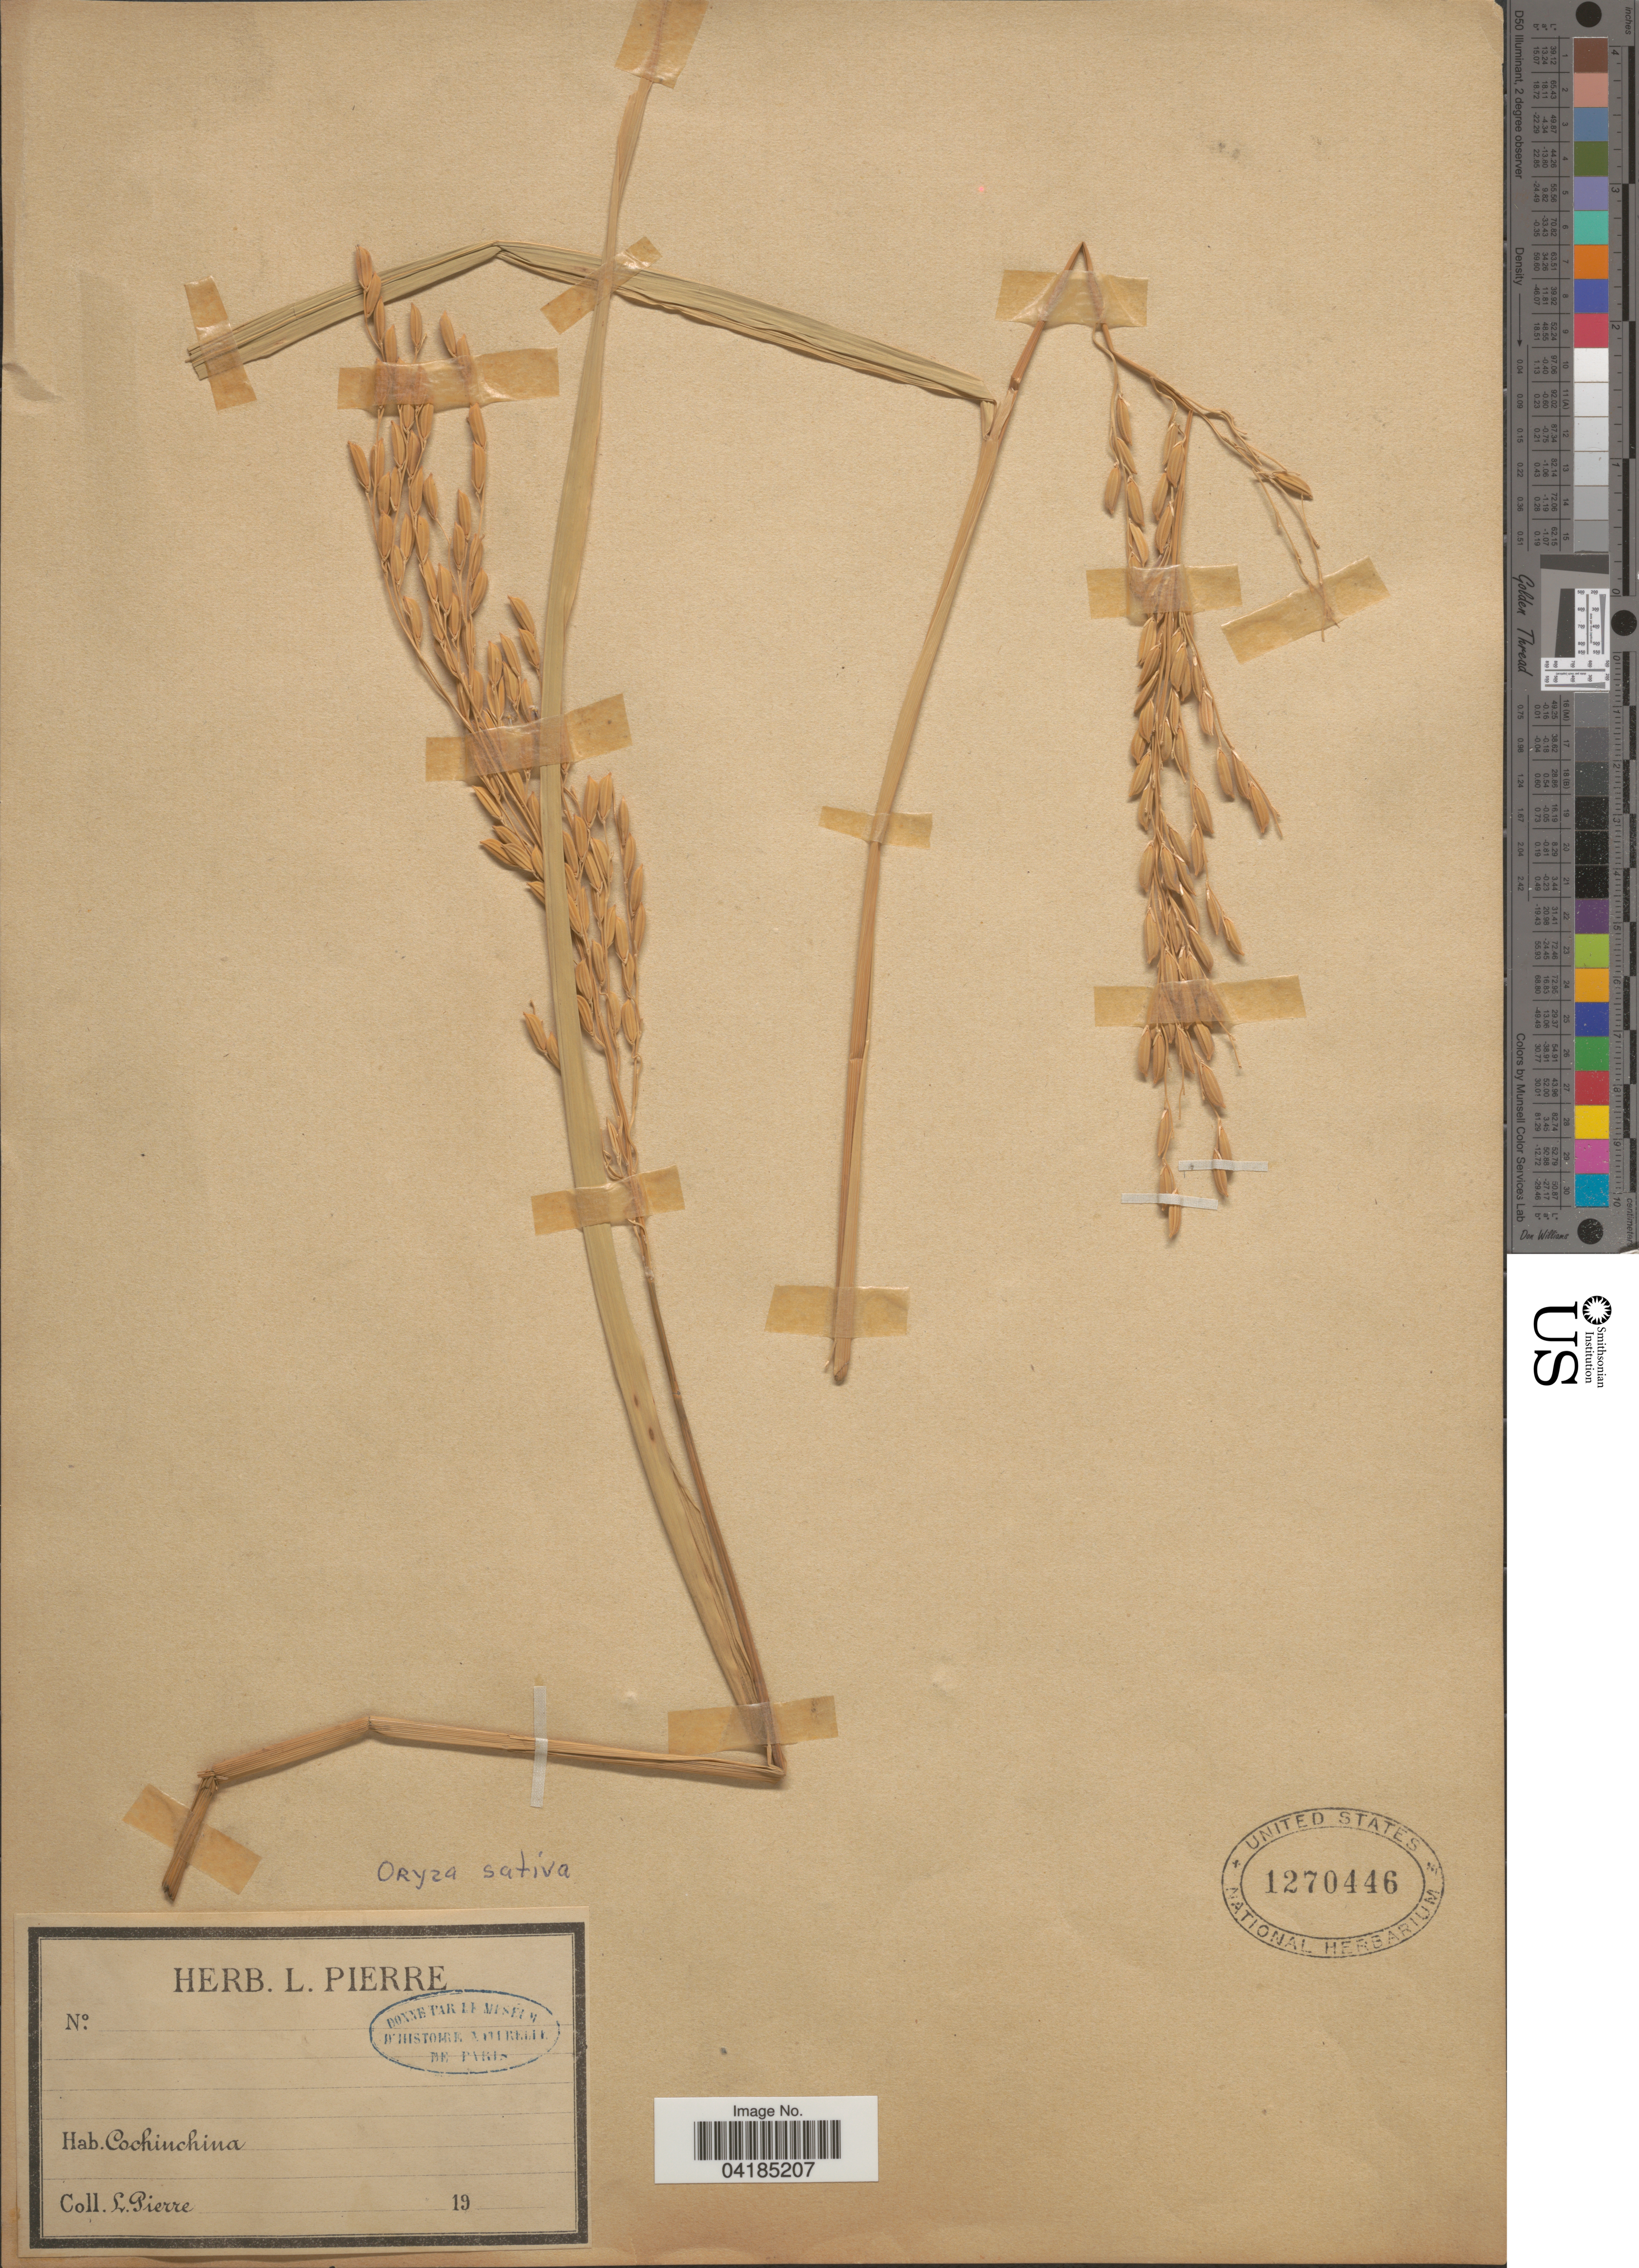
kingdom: Plantae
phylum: Tracheophyta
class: Liliopsida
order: Poales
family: Poaceae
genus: Oryza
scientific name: Oryza sativa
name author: L.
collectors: L. Pierre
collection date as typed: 19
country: Vietnam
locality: Cochinchina.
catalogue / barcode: US 1270446